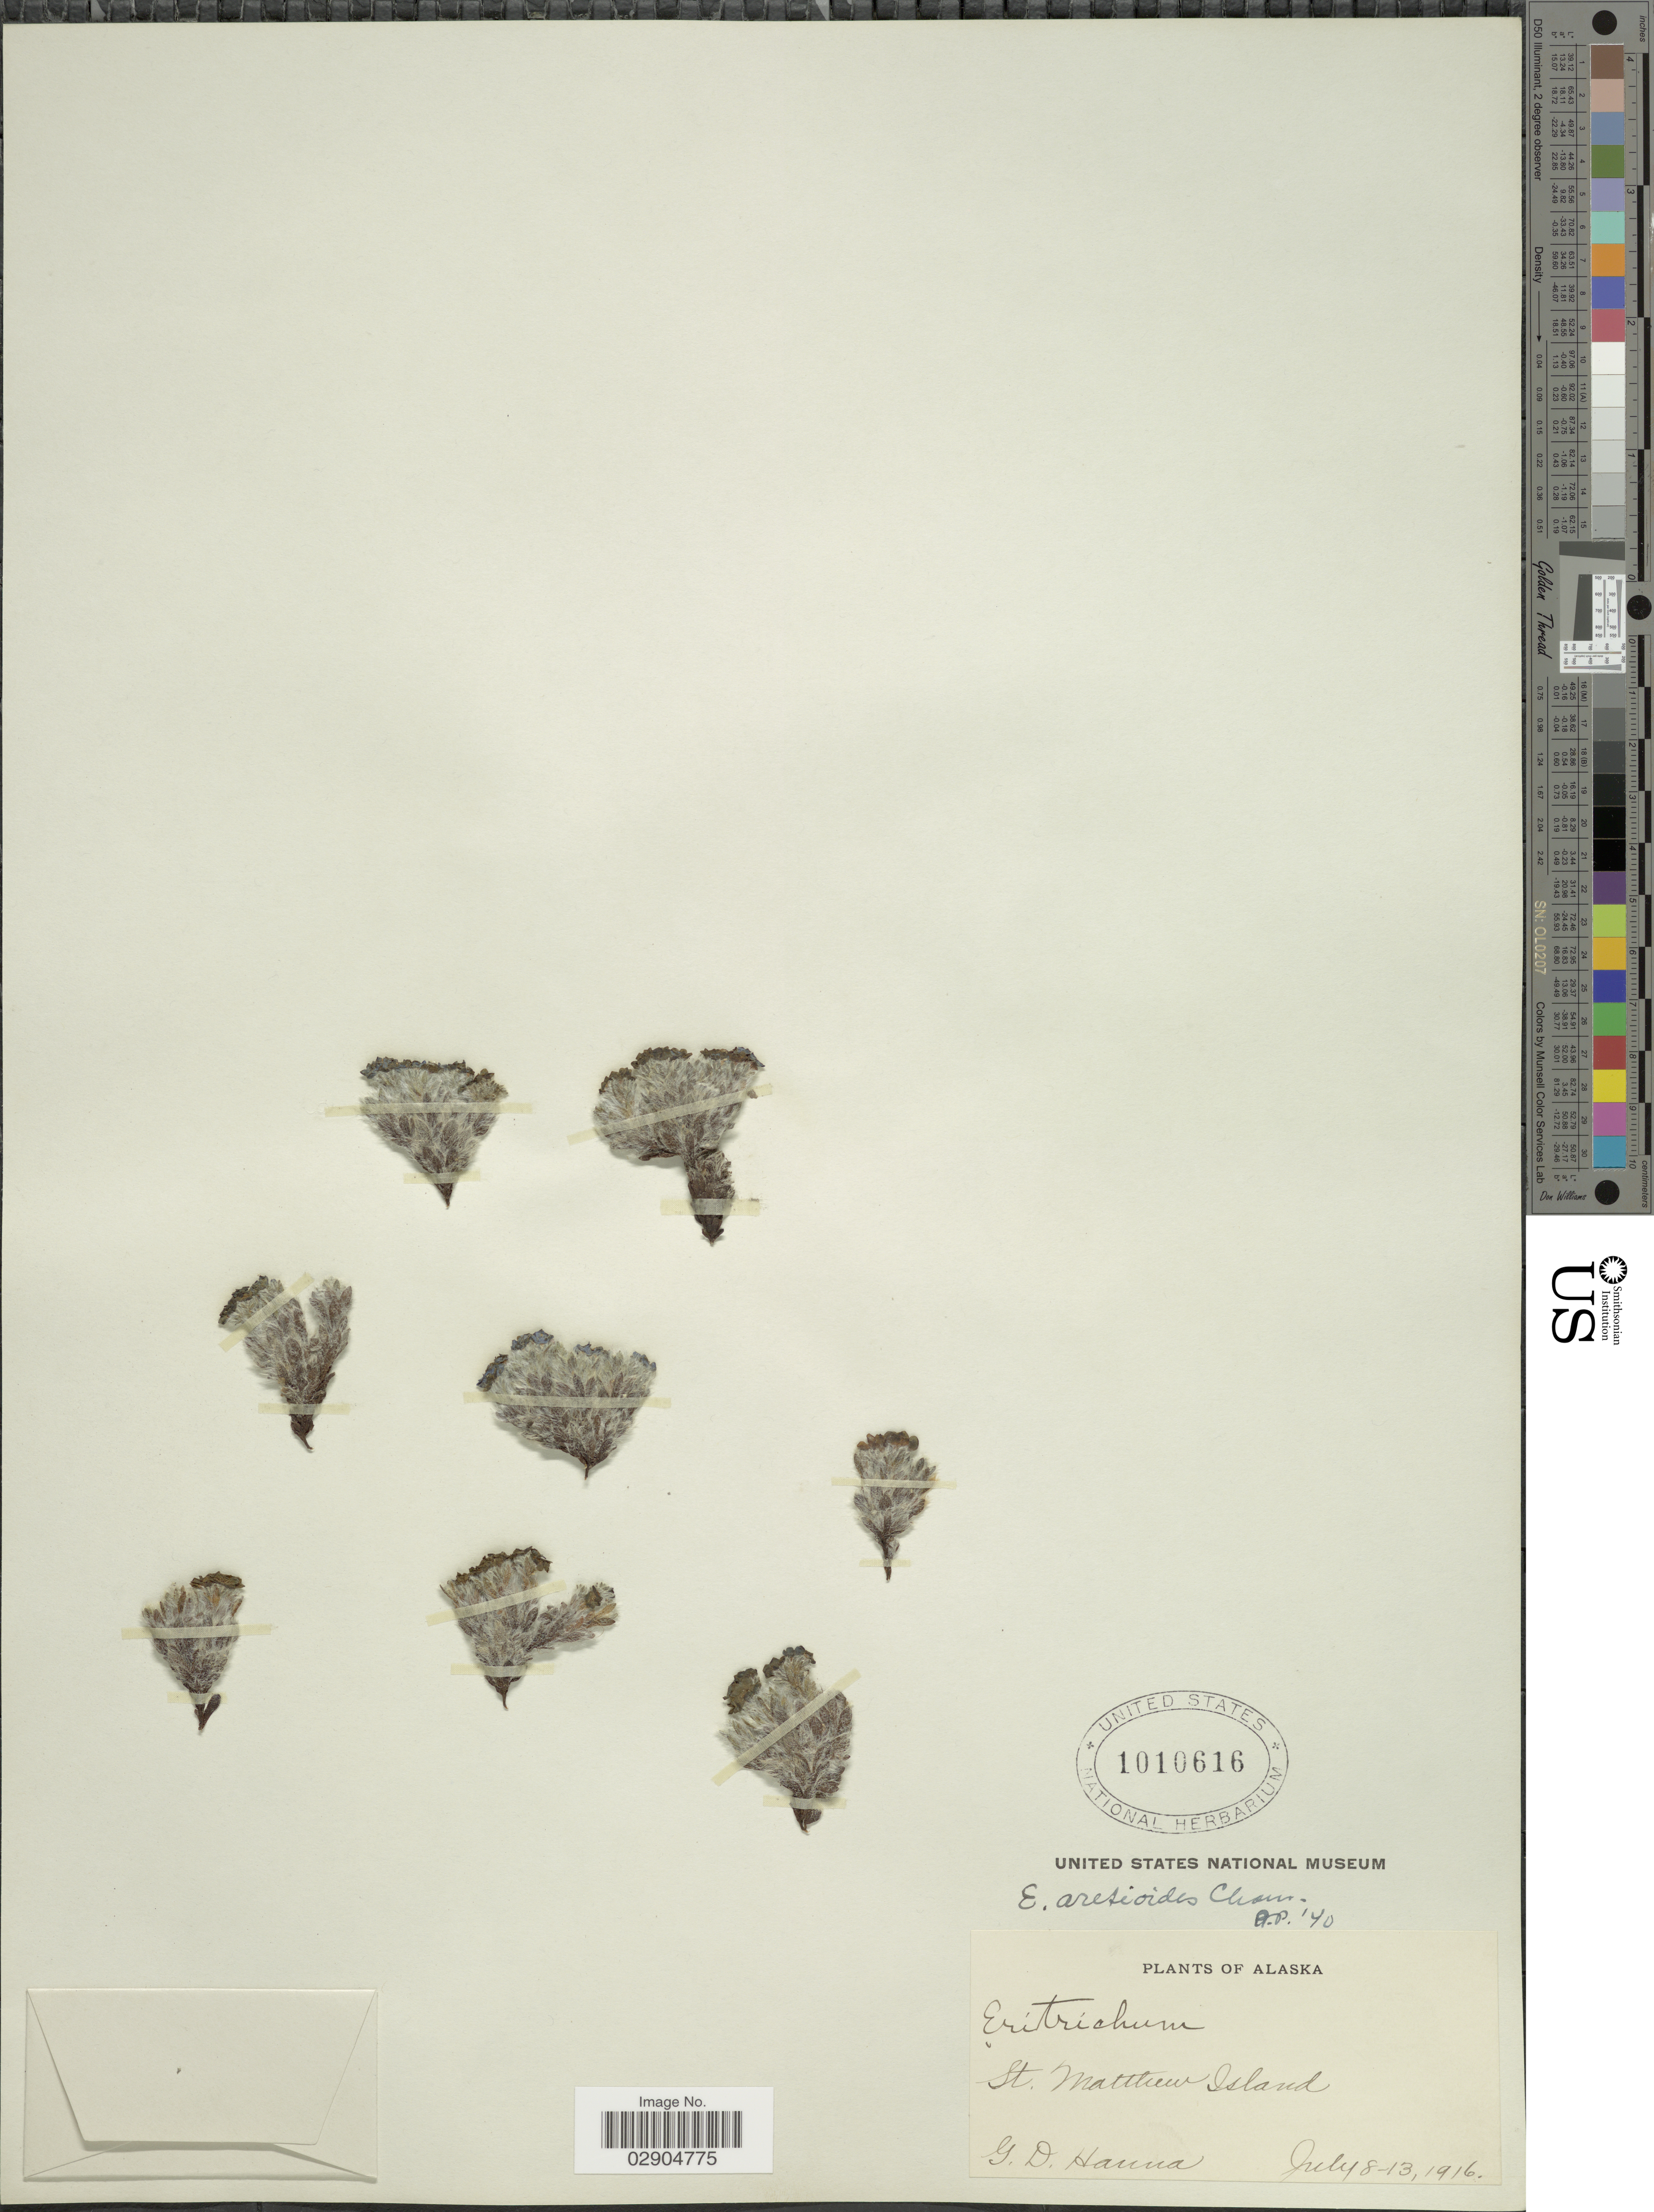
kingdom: Plantae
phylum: Tracheophyta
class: Magnoliopsida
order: Boraginales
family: Boraginaceae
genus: Eritrichium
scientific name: Eritrichium aretioides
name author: (Cham.) DC.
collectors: G. D. Hanna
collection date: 1916-07-08/1916-07-13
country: United States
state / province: Alaska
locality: St. Matthew Island.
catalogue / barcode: US 1010616